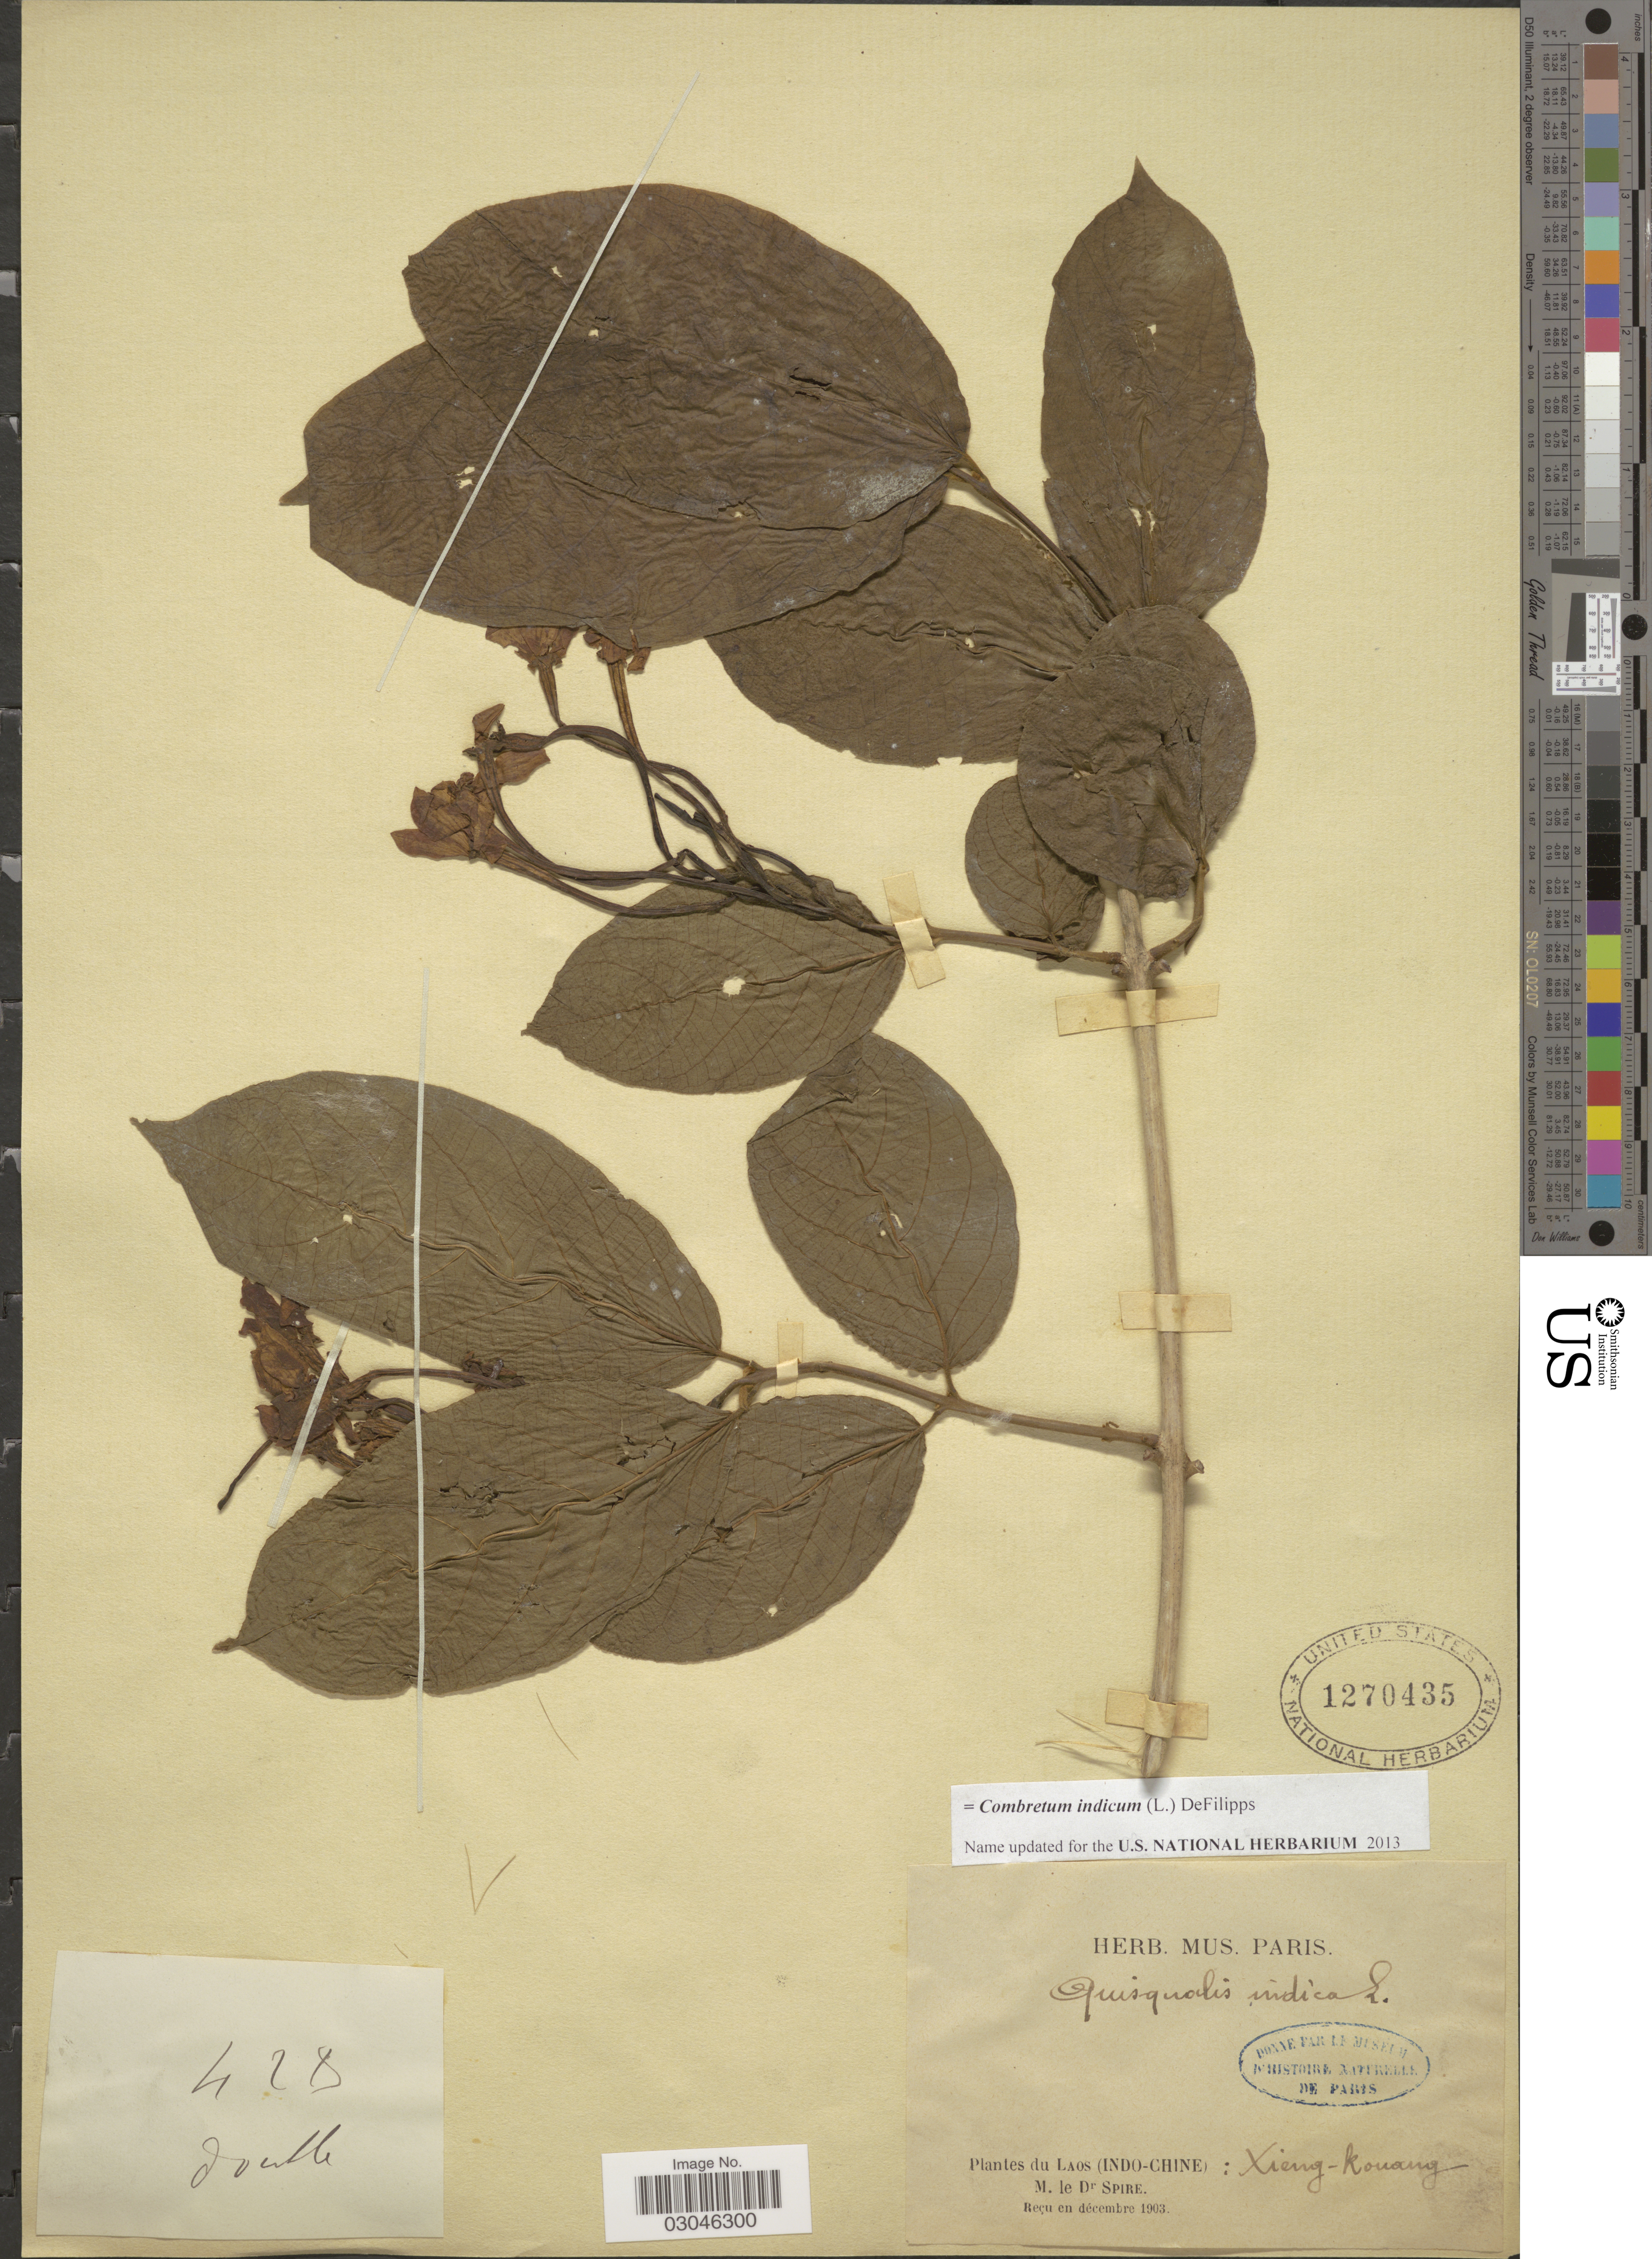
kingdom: Plantae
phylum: Tracheophyta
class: Magnoliopsida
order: Myrtales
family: Combretaceae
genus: Combretum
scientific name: Combretum indicum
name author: (L.) DeFilipps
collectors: Spire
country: Laos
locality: Laos (Indo-Chine): Xieng-kouang.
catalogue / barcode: US 1270435